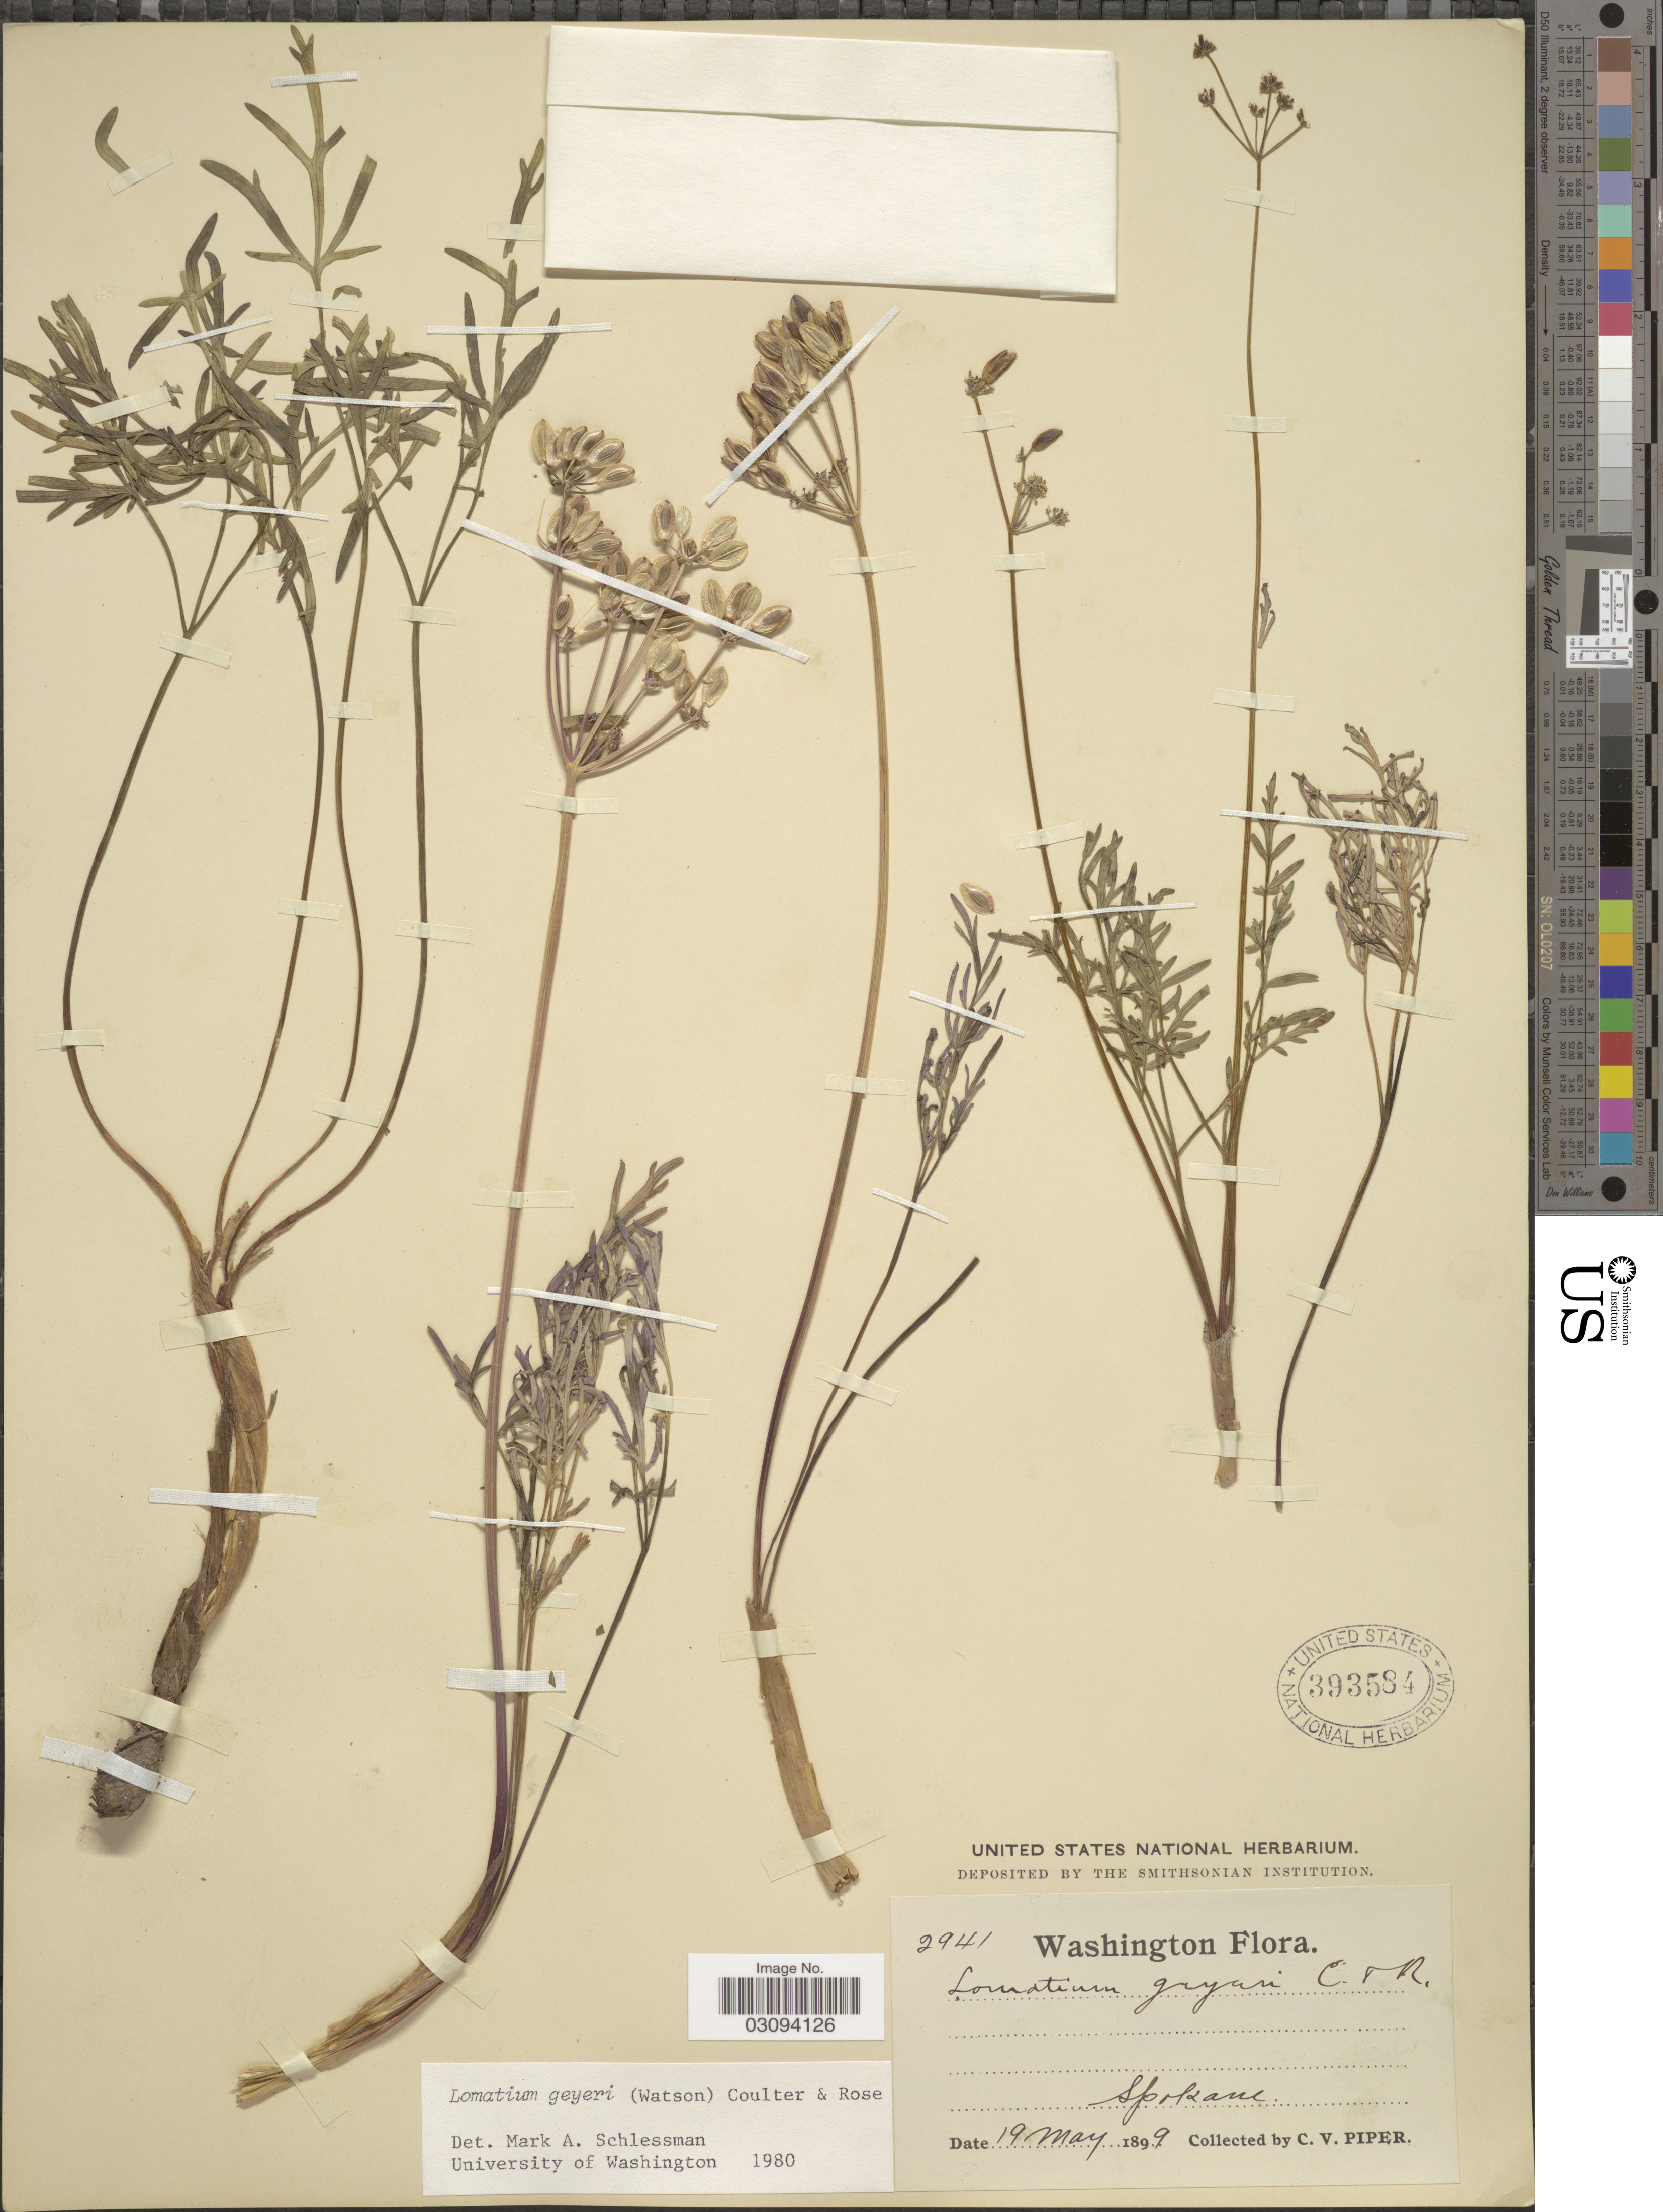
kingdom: Plantae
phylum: Tracheophyta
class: Magnoliopsida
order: Apiales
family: Apiaceae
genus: Lomatium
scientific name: Lomatium geyeri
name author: (S. Watson) J.M. Coult. & Rose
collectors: C. V. Piper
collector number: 2941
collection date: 1898-05-19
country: United States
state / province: Washington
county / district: Spokane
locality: Spokane.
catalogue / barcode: US 393584